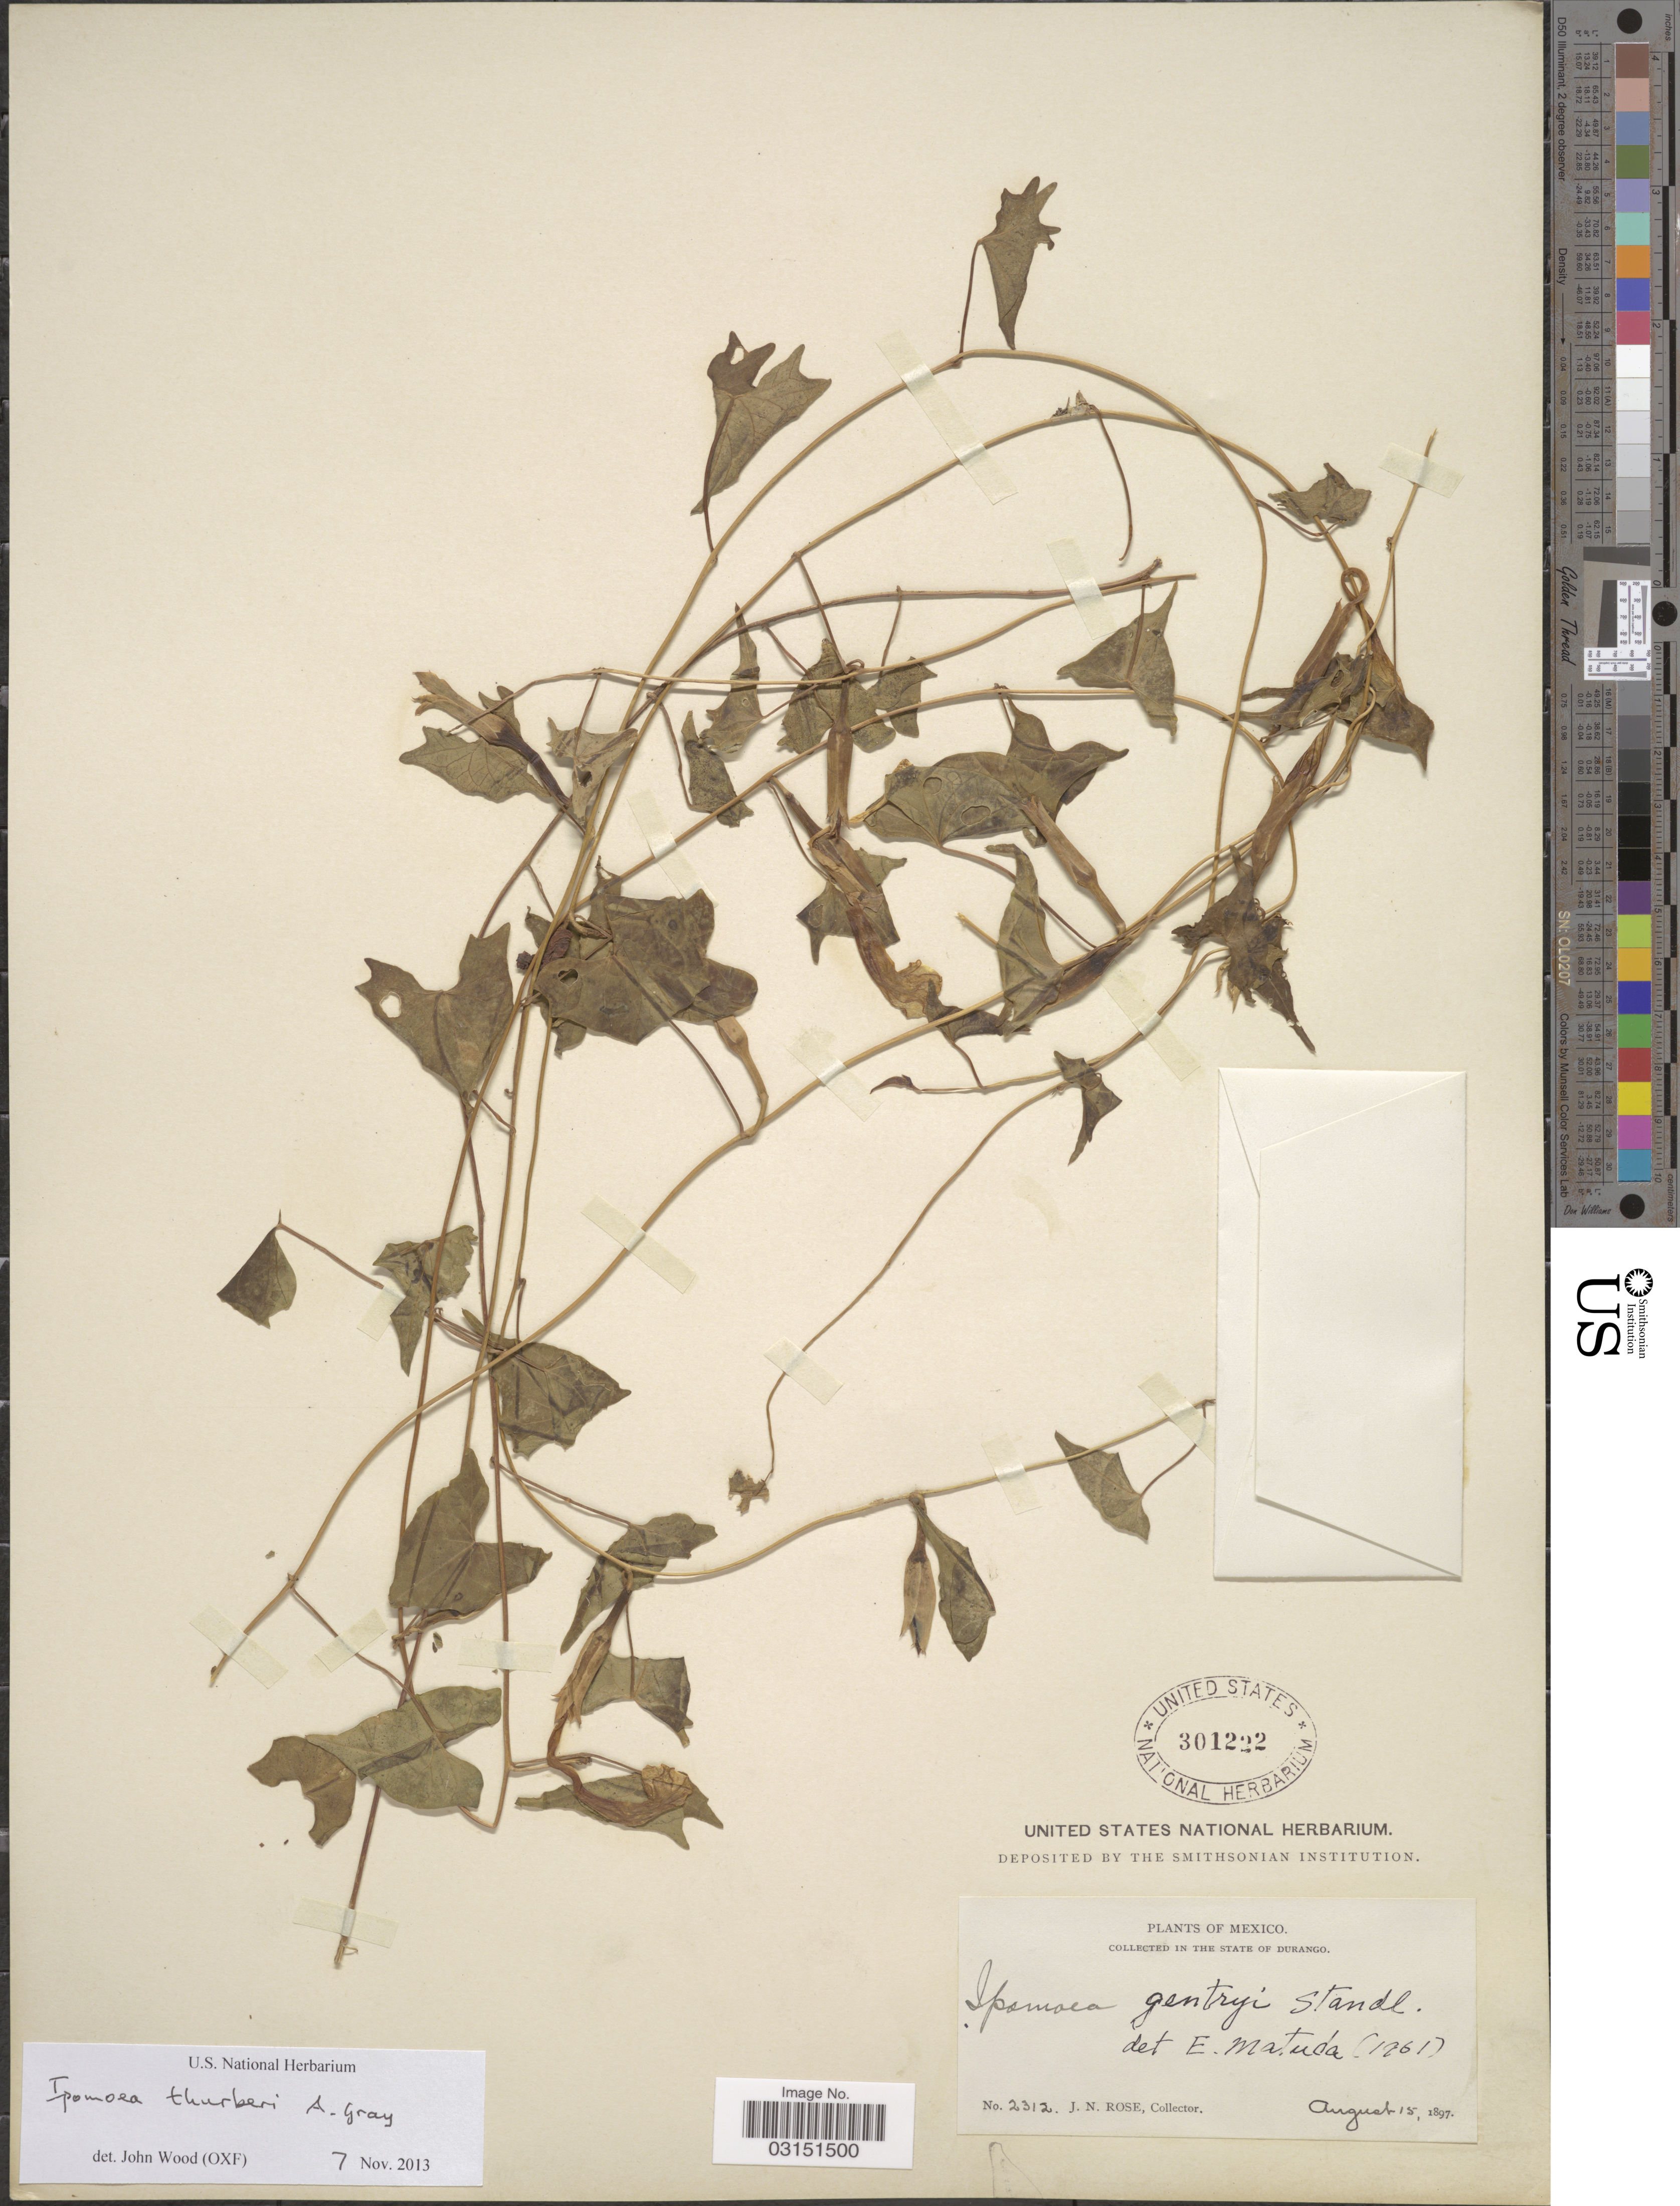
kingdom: Plantae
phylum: Tracheophyta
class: Magnoliopsida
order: Solanales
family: Convolvulaceae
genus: Ipomoea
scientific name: Ipomoea thurberi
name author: A. Gray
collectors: J. N. Rose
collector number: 2312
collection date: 1897-08-15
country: Mexico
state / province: Durango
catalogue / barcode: US 301222